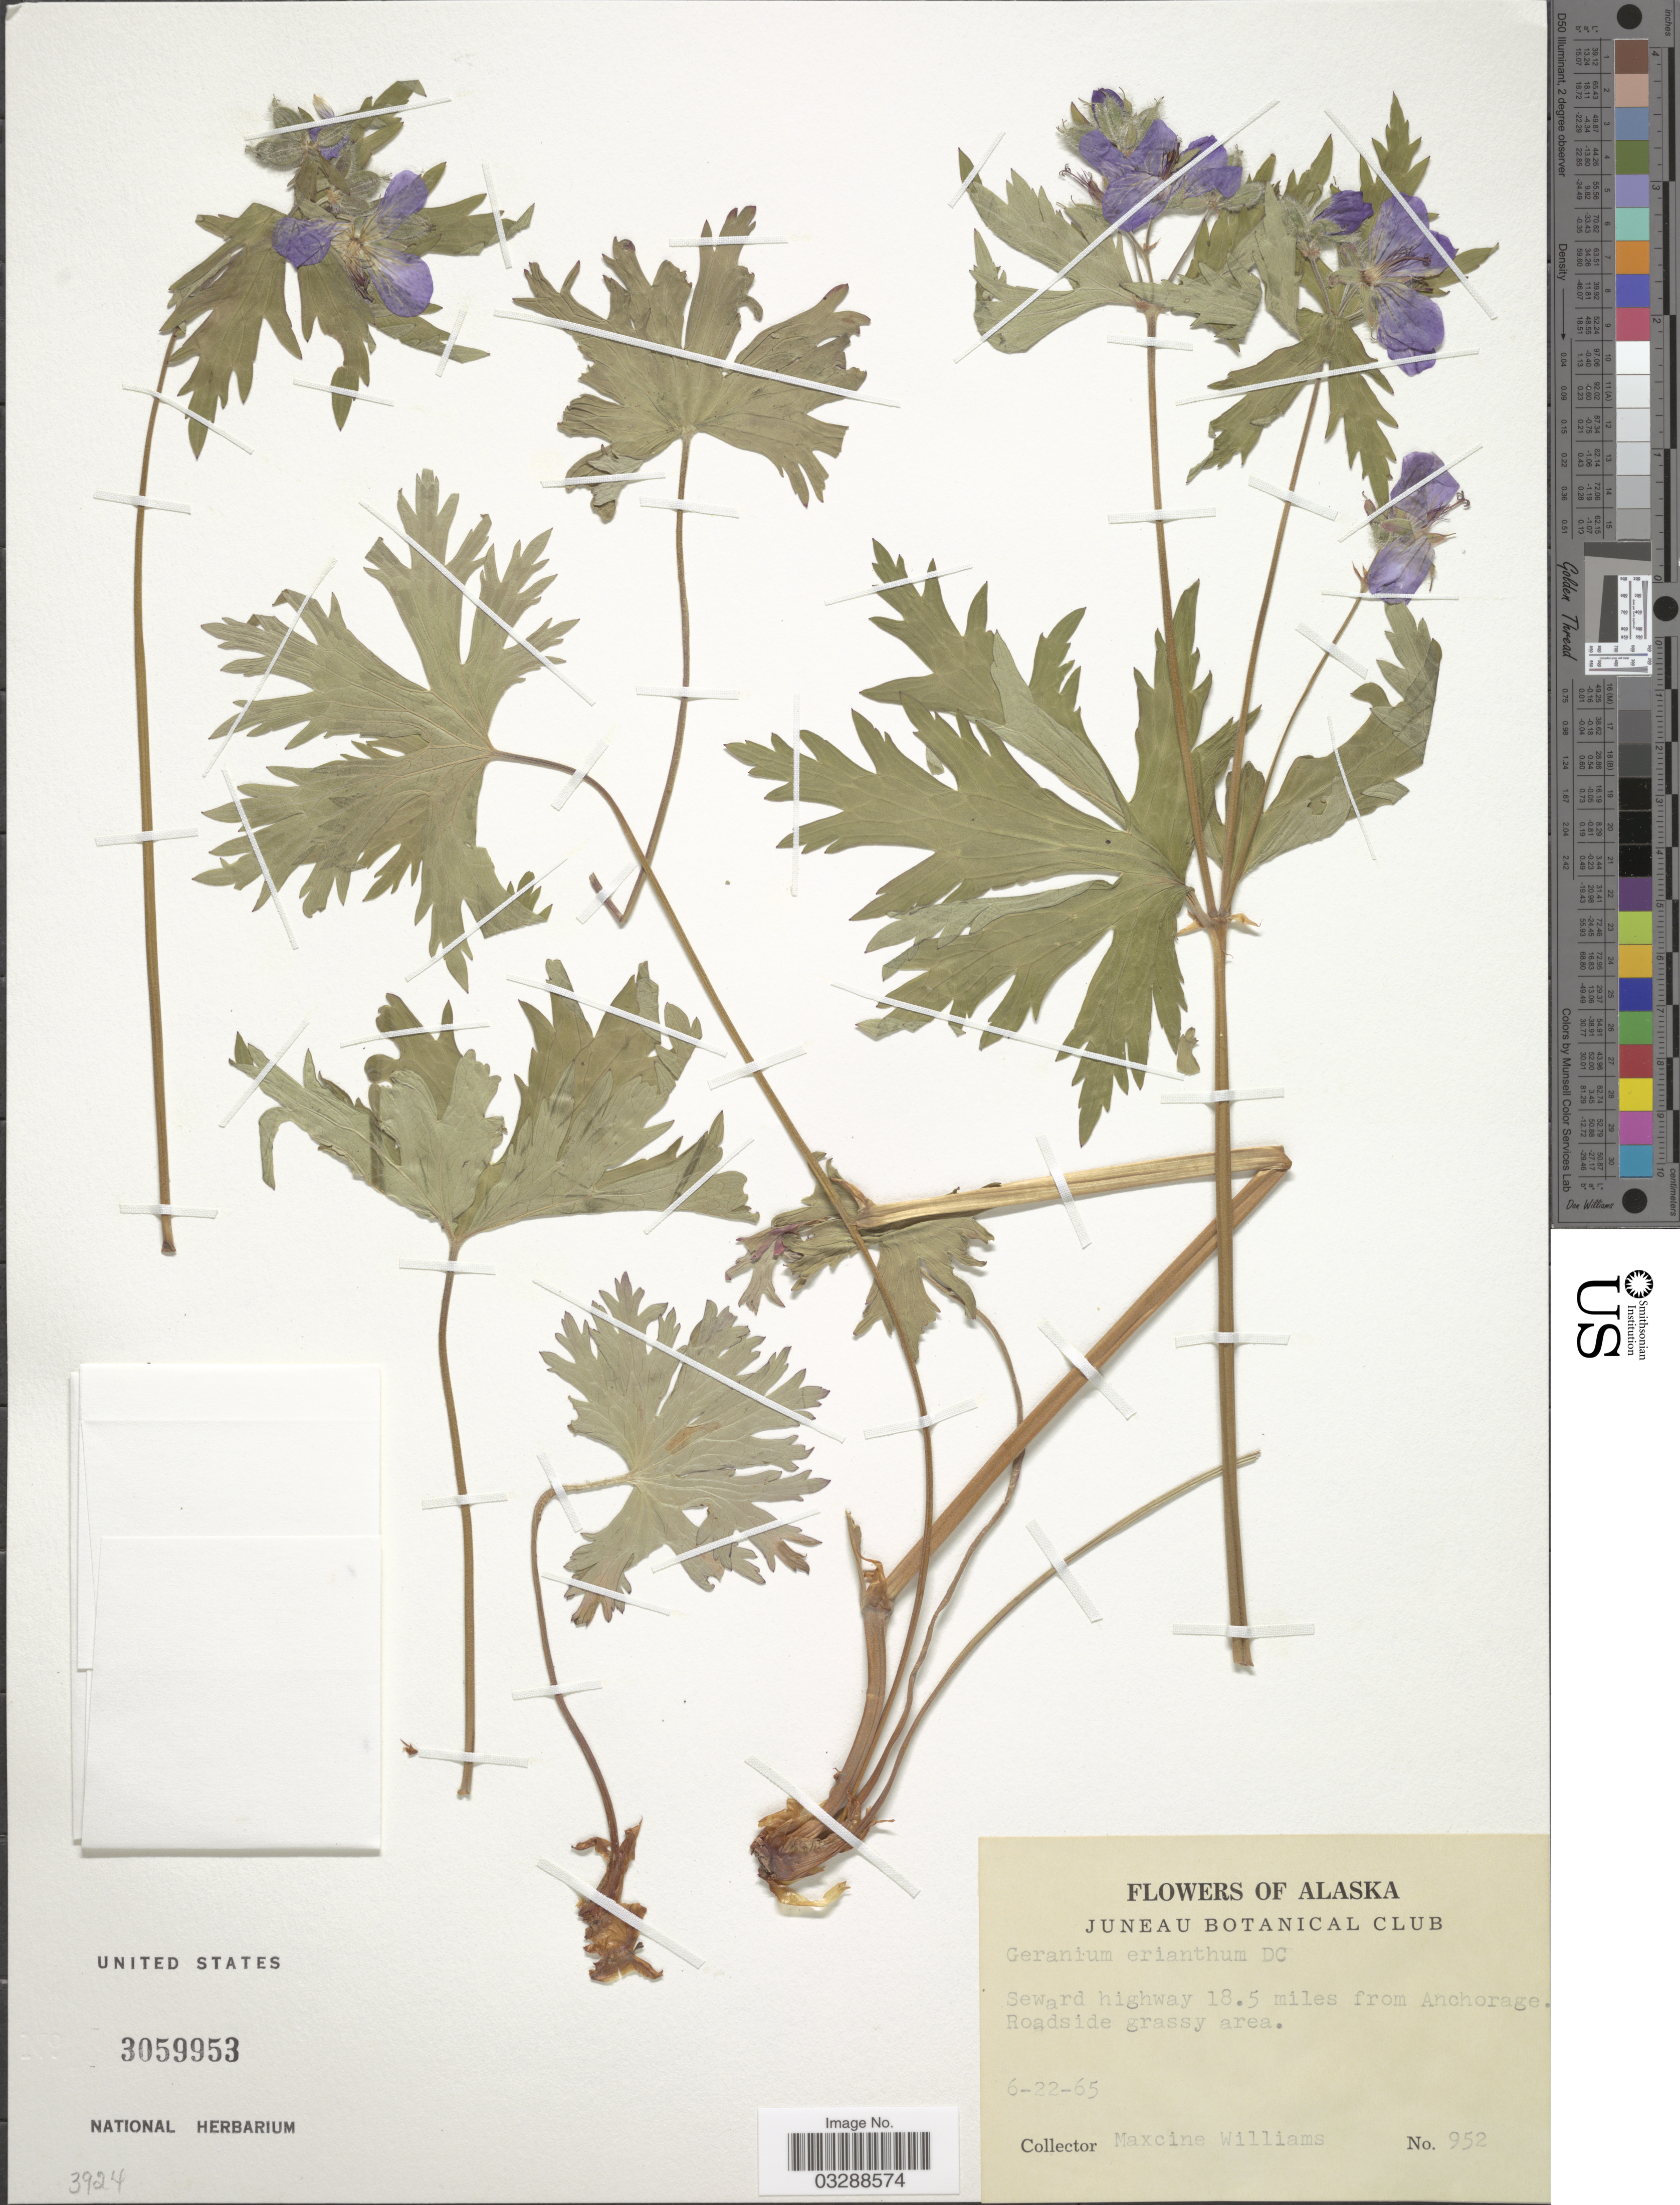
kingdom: Plantae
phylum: Tracheophyta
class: Magnoliopsida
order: Geraniales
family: Geraniaceae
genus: Geranium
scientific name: Geranium erianthum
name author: DC.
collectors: Mr. Williams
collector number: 952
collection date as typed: Transcribed d/m/y: 22/6/65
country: United States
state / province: Alaska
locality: Seward highway 18.5 miles from Anchorage.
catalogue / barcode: US 3059953